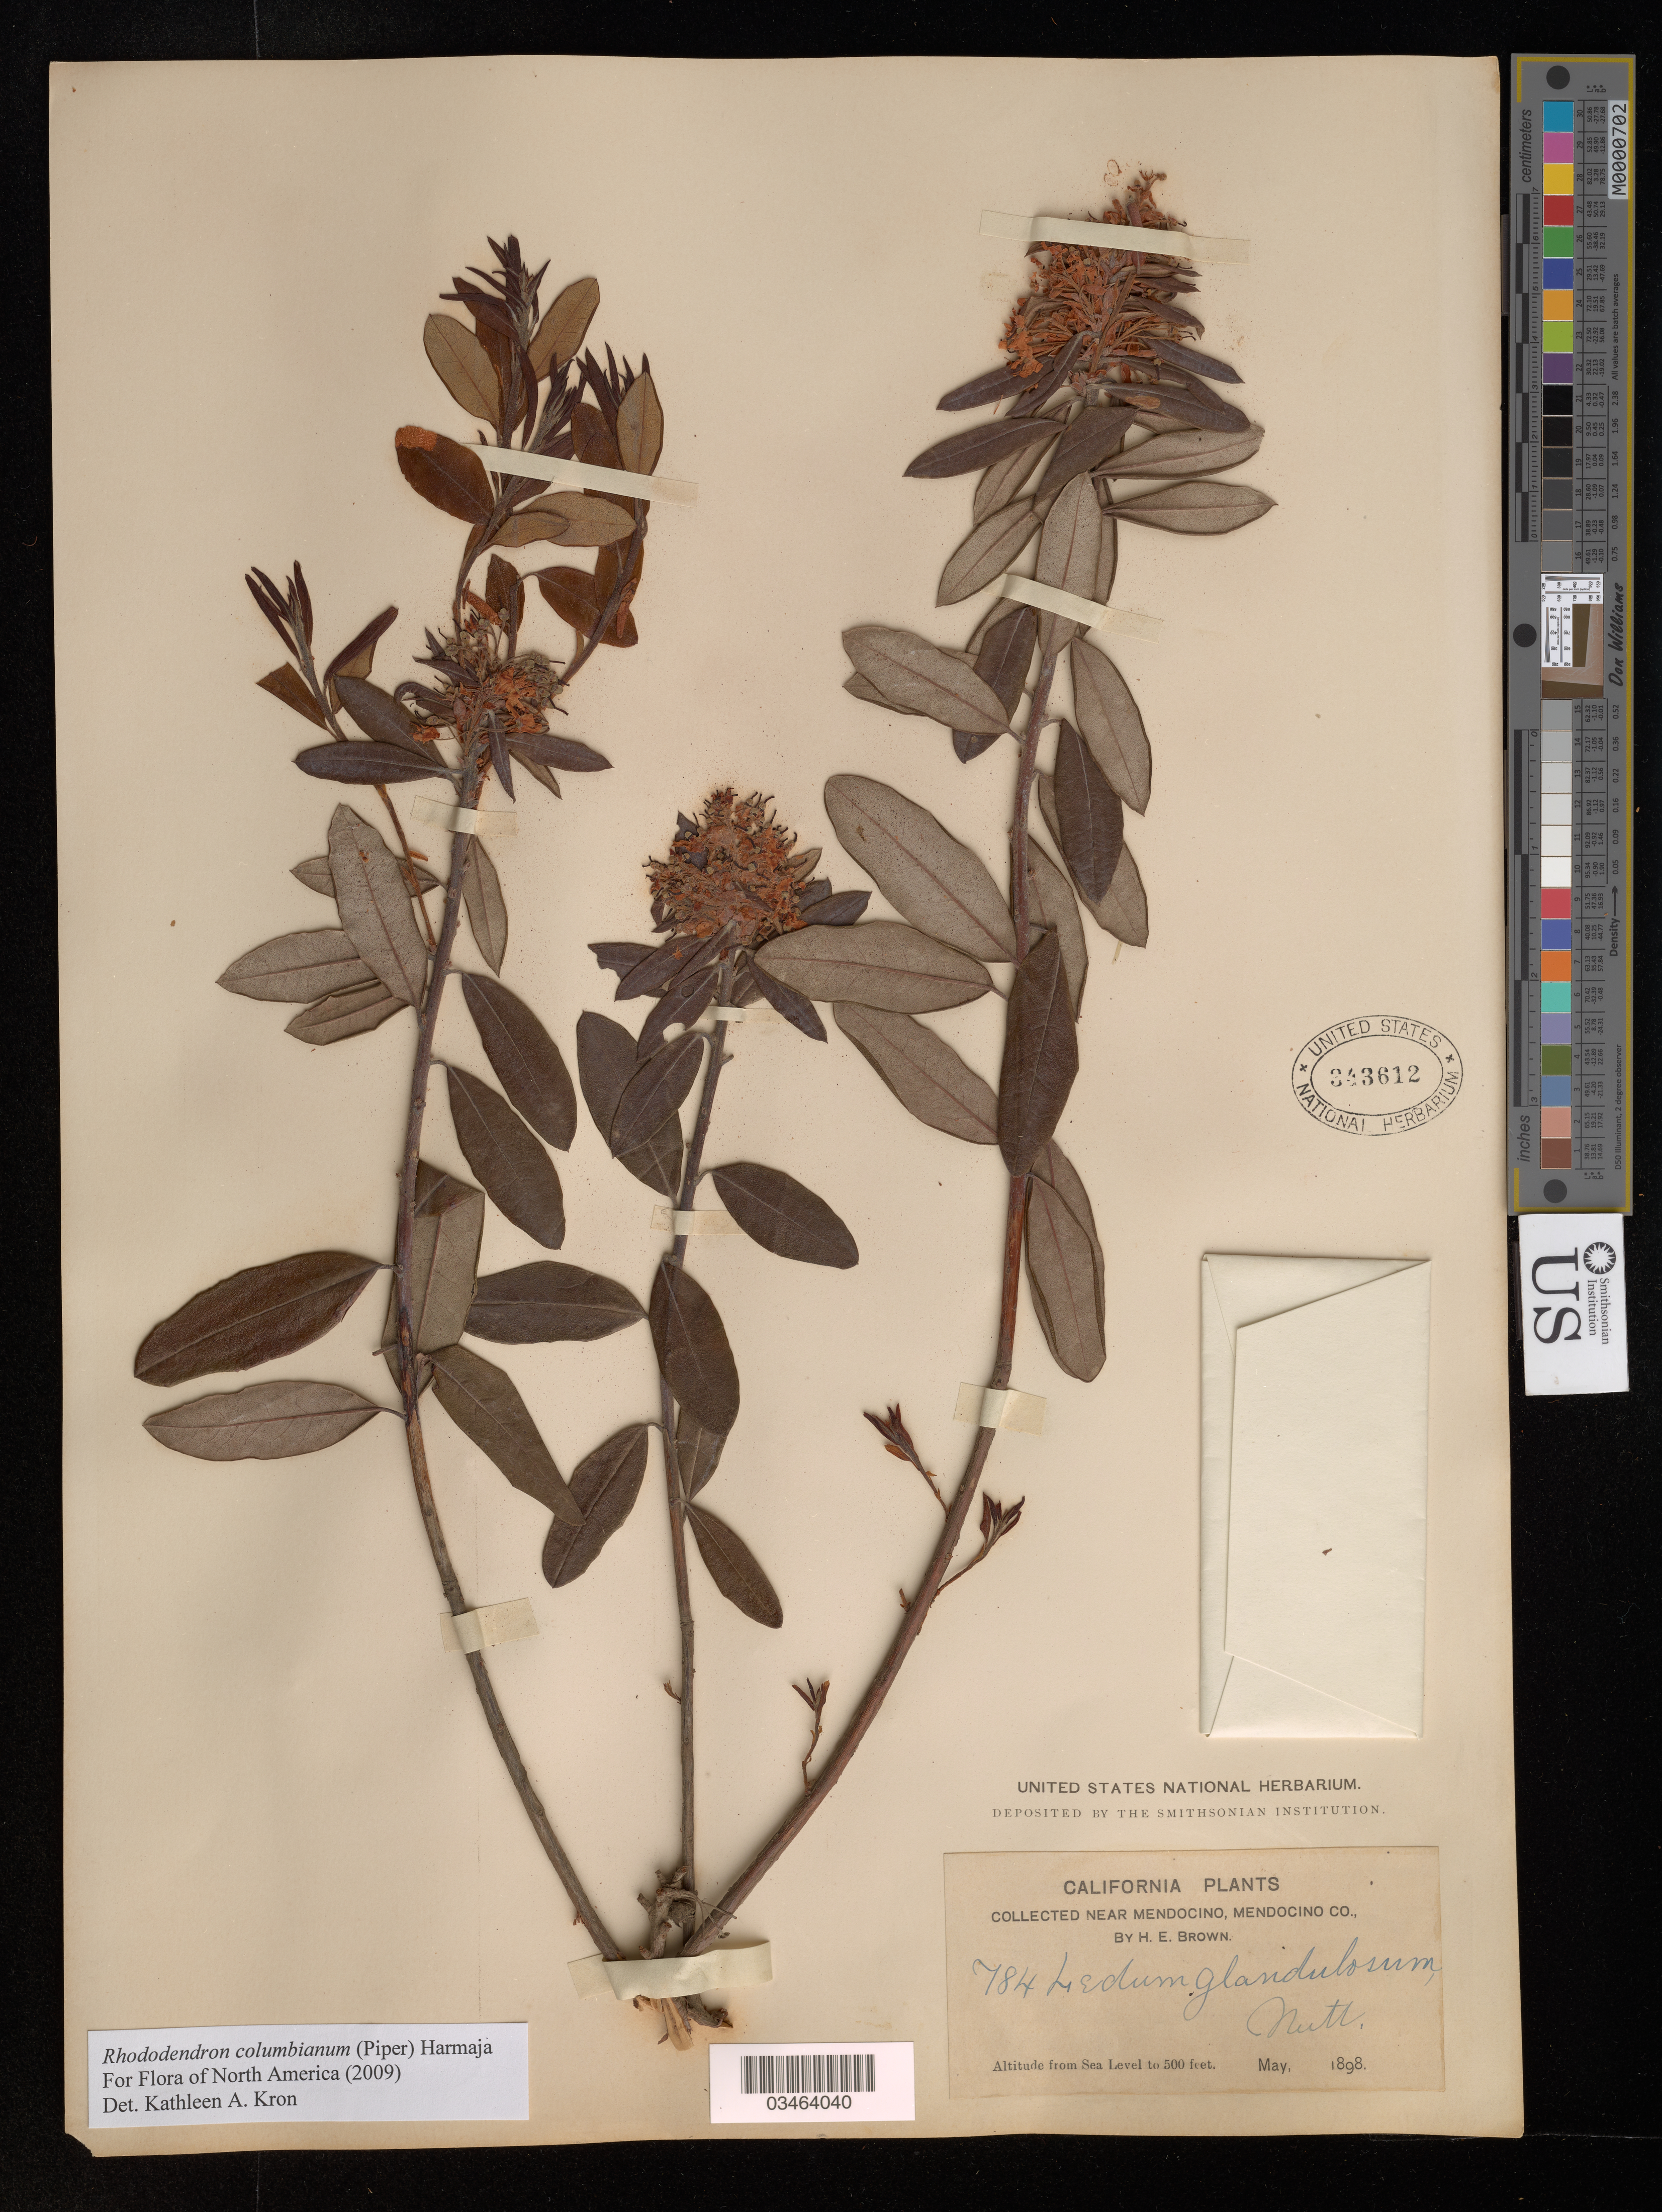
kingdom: Plantae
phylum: Tracheophyta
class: Magnoliopsida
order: Ericales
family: Ericaceae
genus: Rhododendron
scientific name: Rhododendron columbianum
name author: (Piper) Harmaja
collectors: H. E. Brown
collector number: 784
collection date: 1898-05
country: United States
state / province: California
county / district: Mendocino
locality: Near Mendocino, Mendocino Co.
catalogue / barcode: US 343612